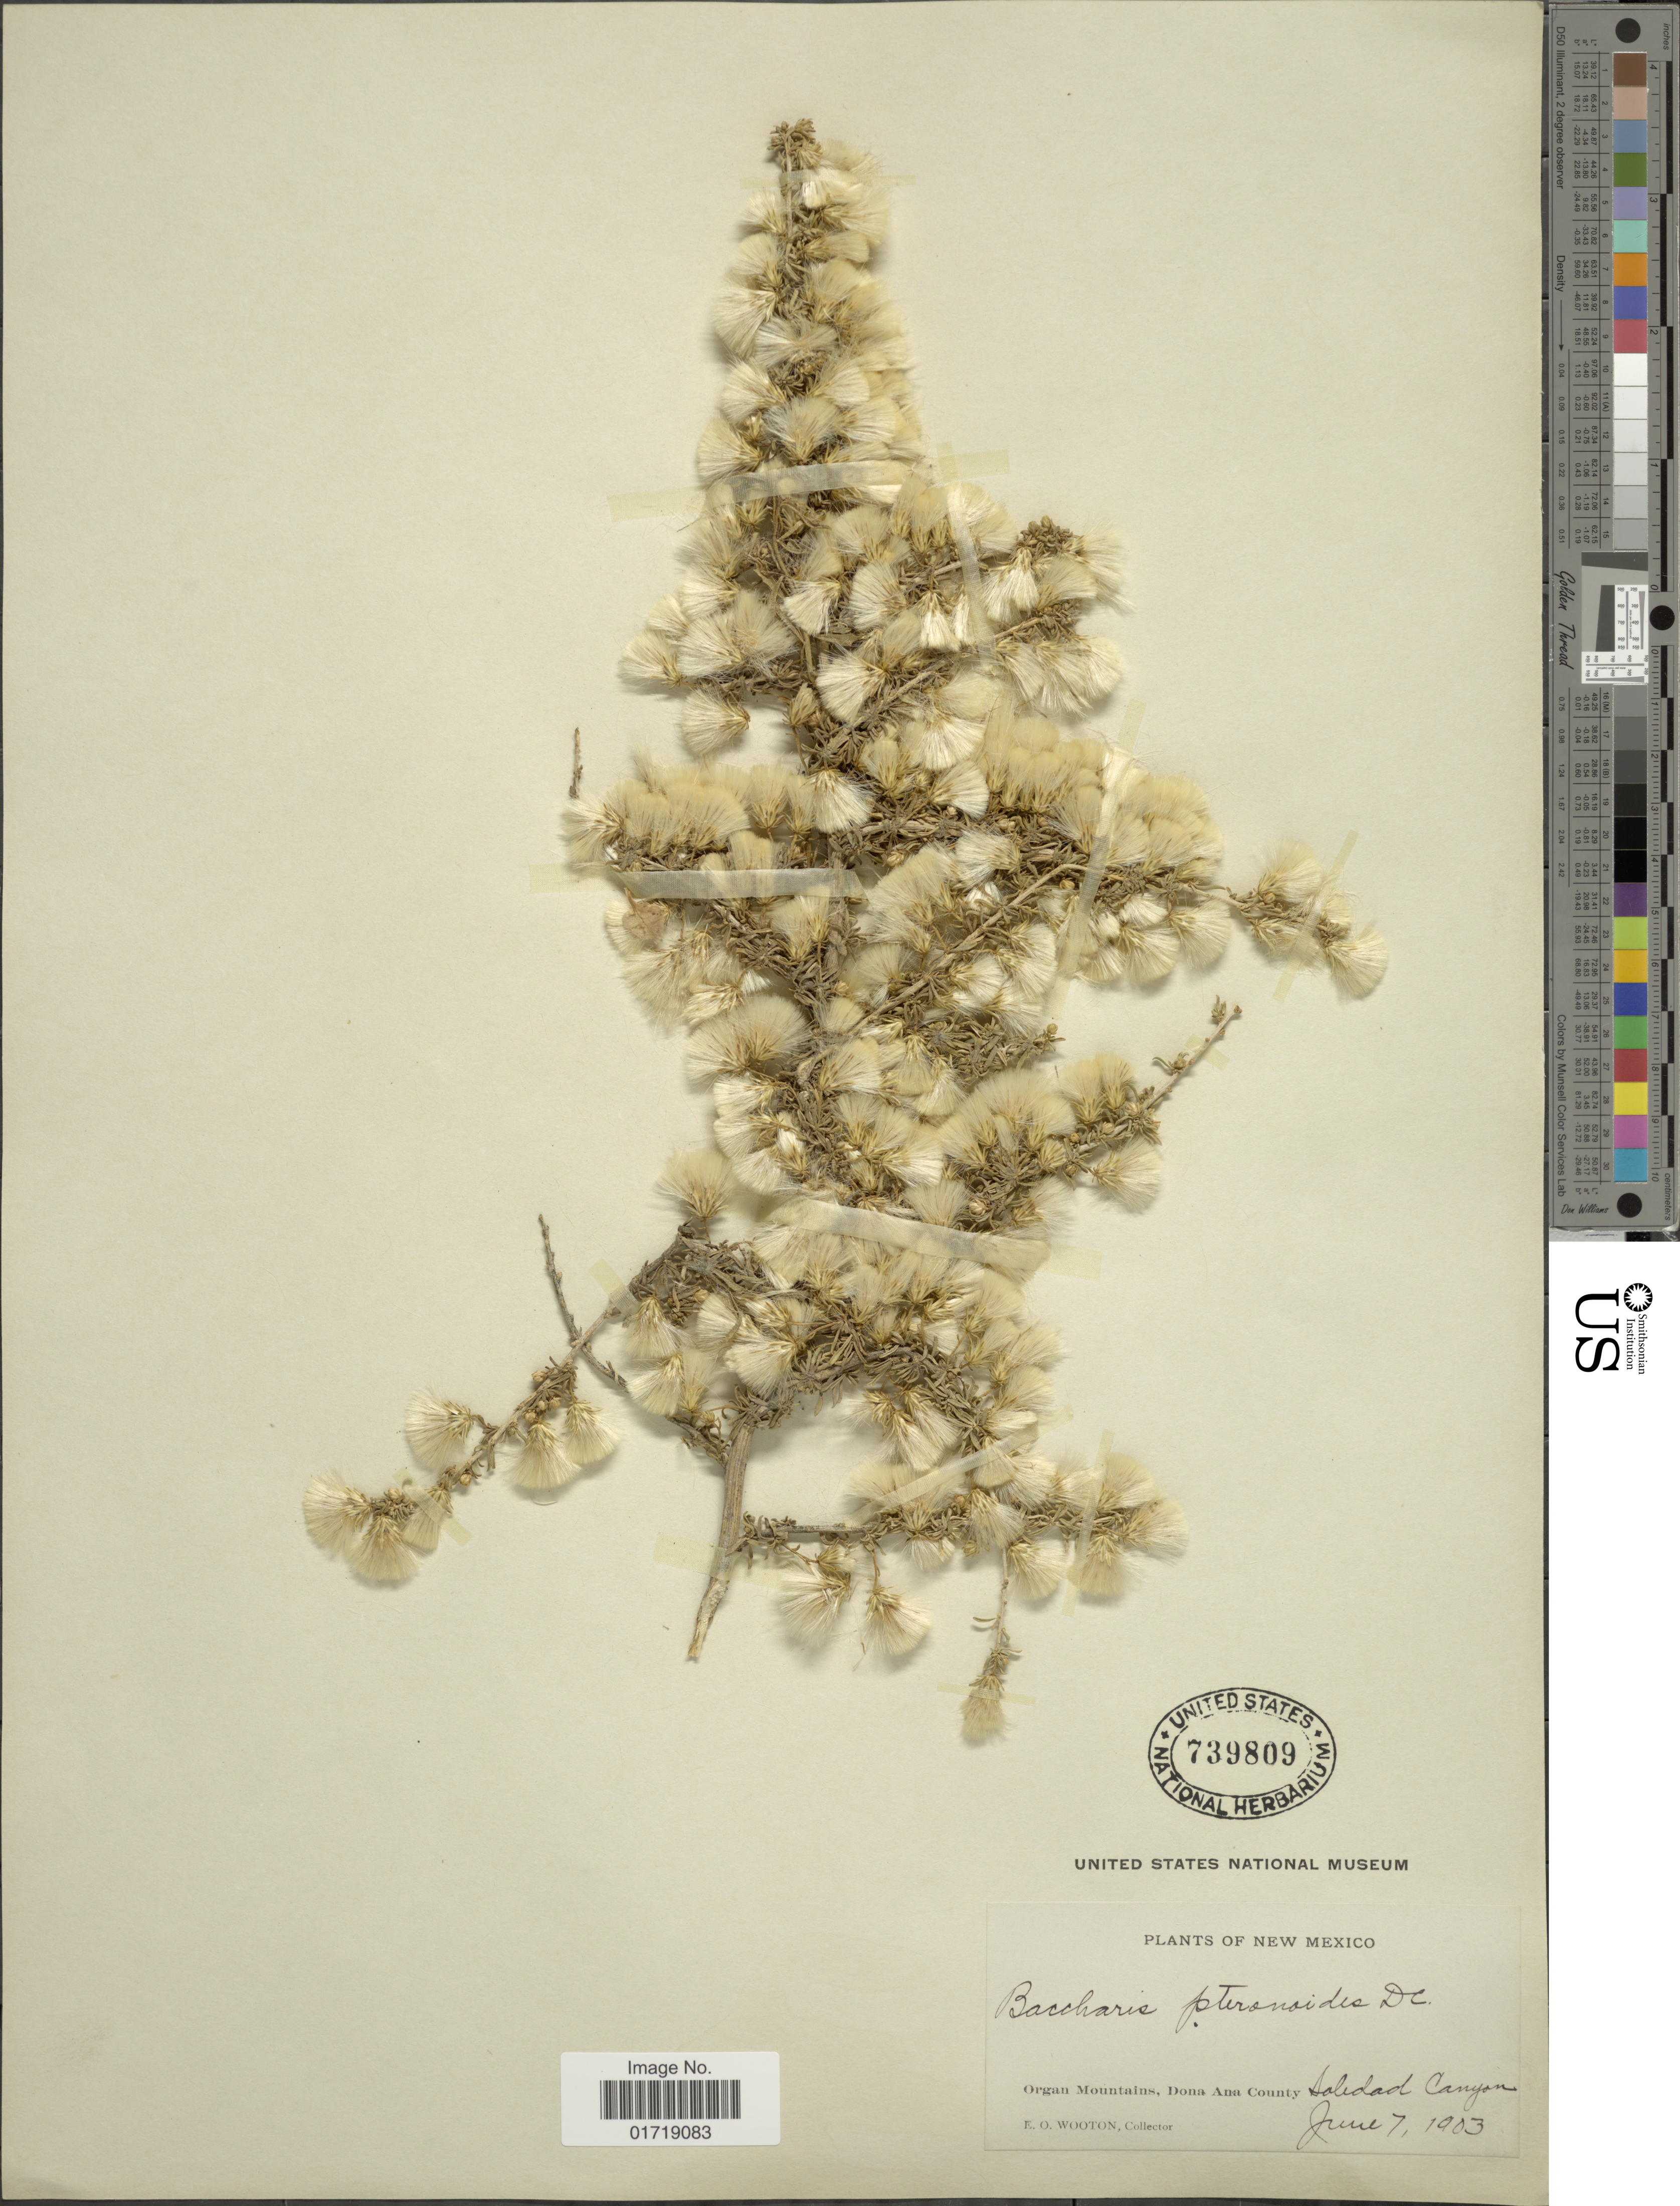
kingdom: Plantae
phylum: Tracheophyta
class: Magnoliopsida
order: Asterales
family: Asteraceae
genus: Baccharis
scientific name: Baccharis pteronioides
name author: DC.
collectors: E. O. Wooton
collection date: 1903-06-07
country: United States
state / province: New Mexico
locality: Organ Mountains, Dona Ana County, Solidad Canyon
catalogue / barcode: US 739809